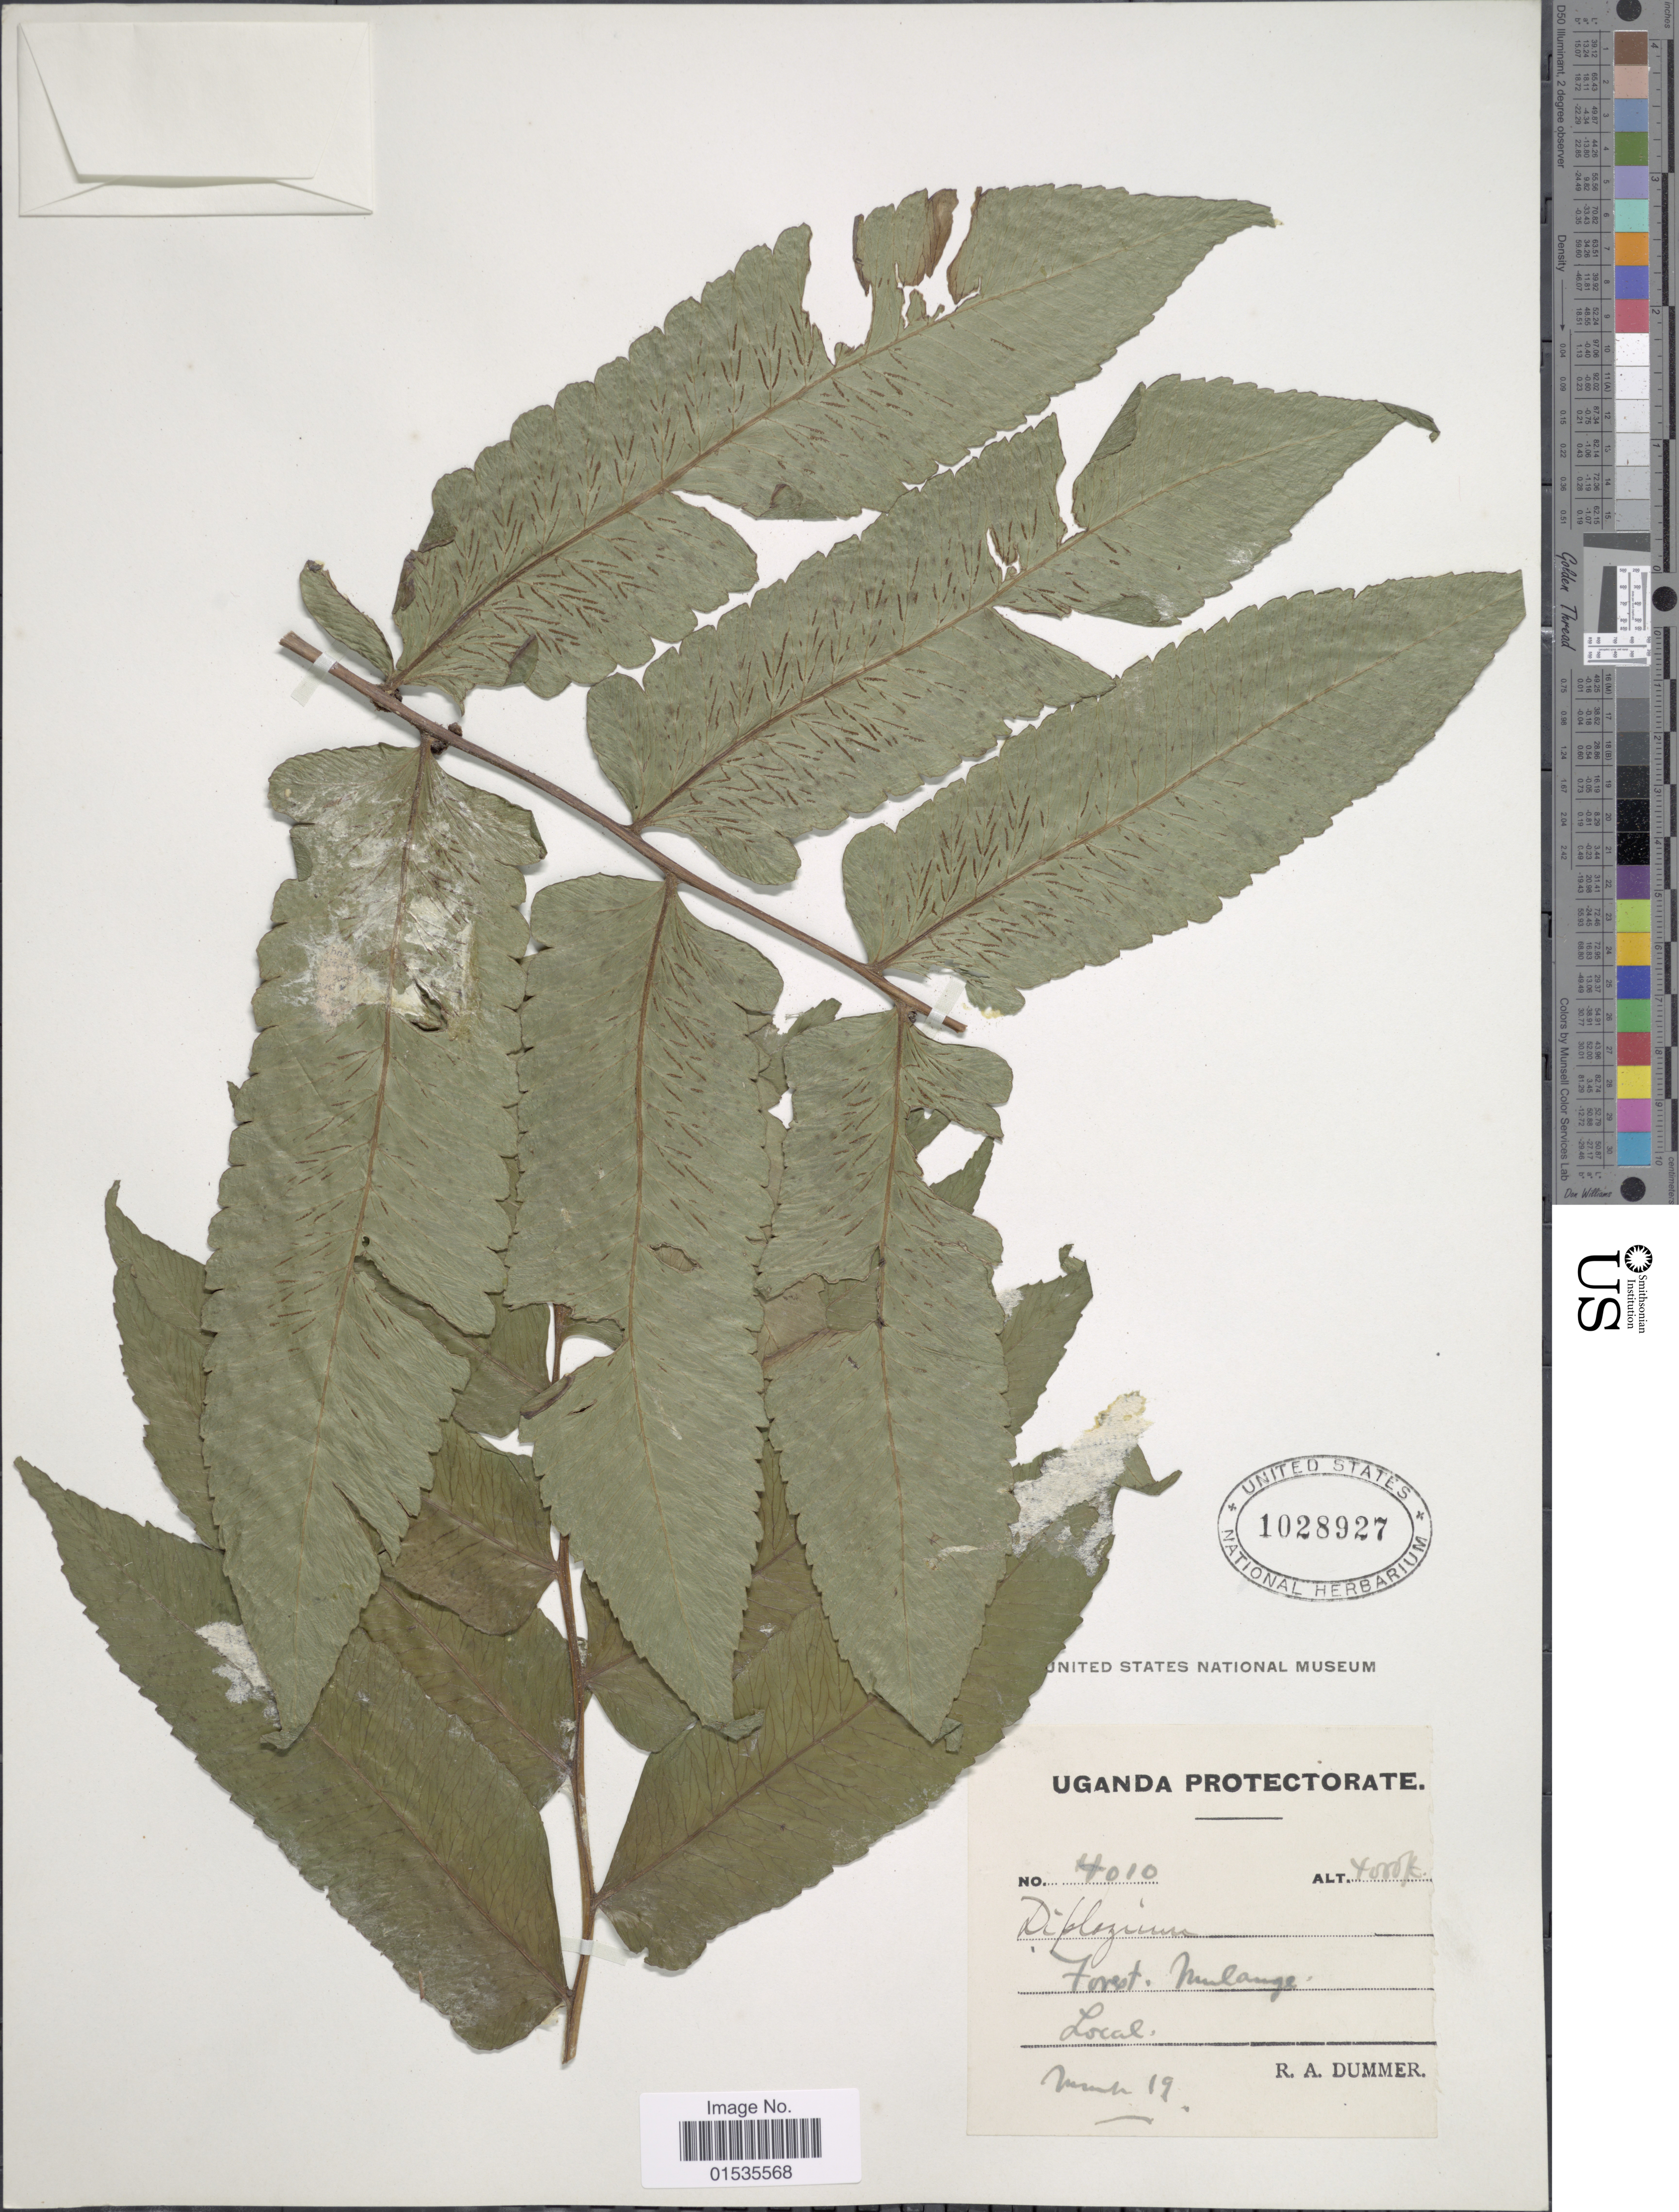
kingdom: Plantae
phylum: Tracheophyta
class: Polypodiopsida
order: Polypodiales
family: Athyriaceae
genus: Diplazium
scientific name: Diplazium proliferum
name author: (Lam.) Thouars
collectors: R. Dümmer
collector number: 4010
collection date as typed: Transcribed d/m/y: /3/19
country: Uganda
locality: Uganda Proctectorate, forest Mulange.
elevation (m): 1219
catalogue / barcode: US 1028927